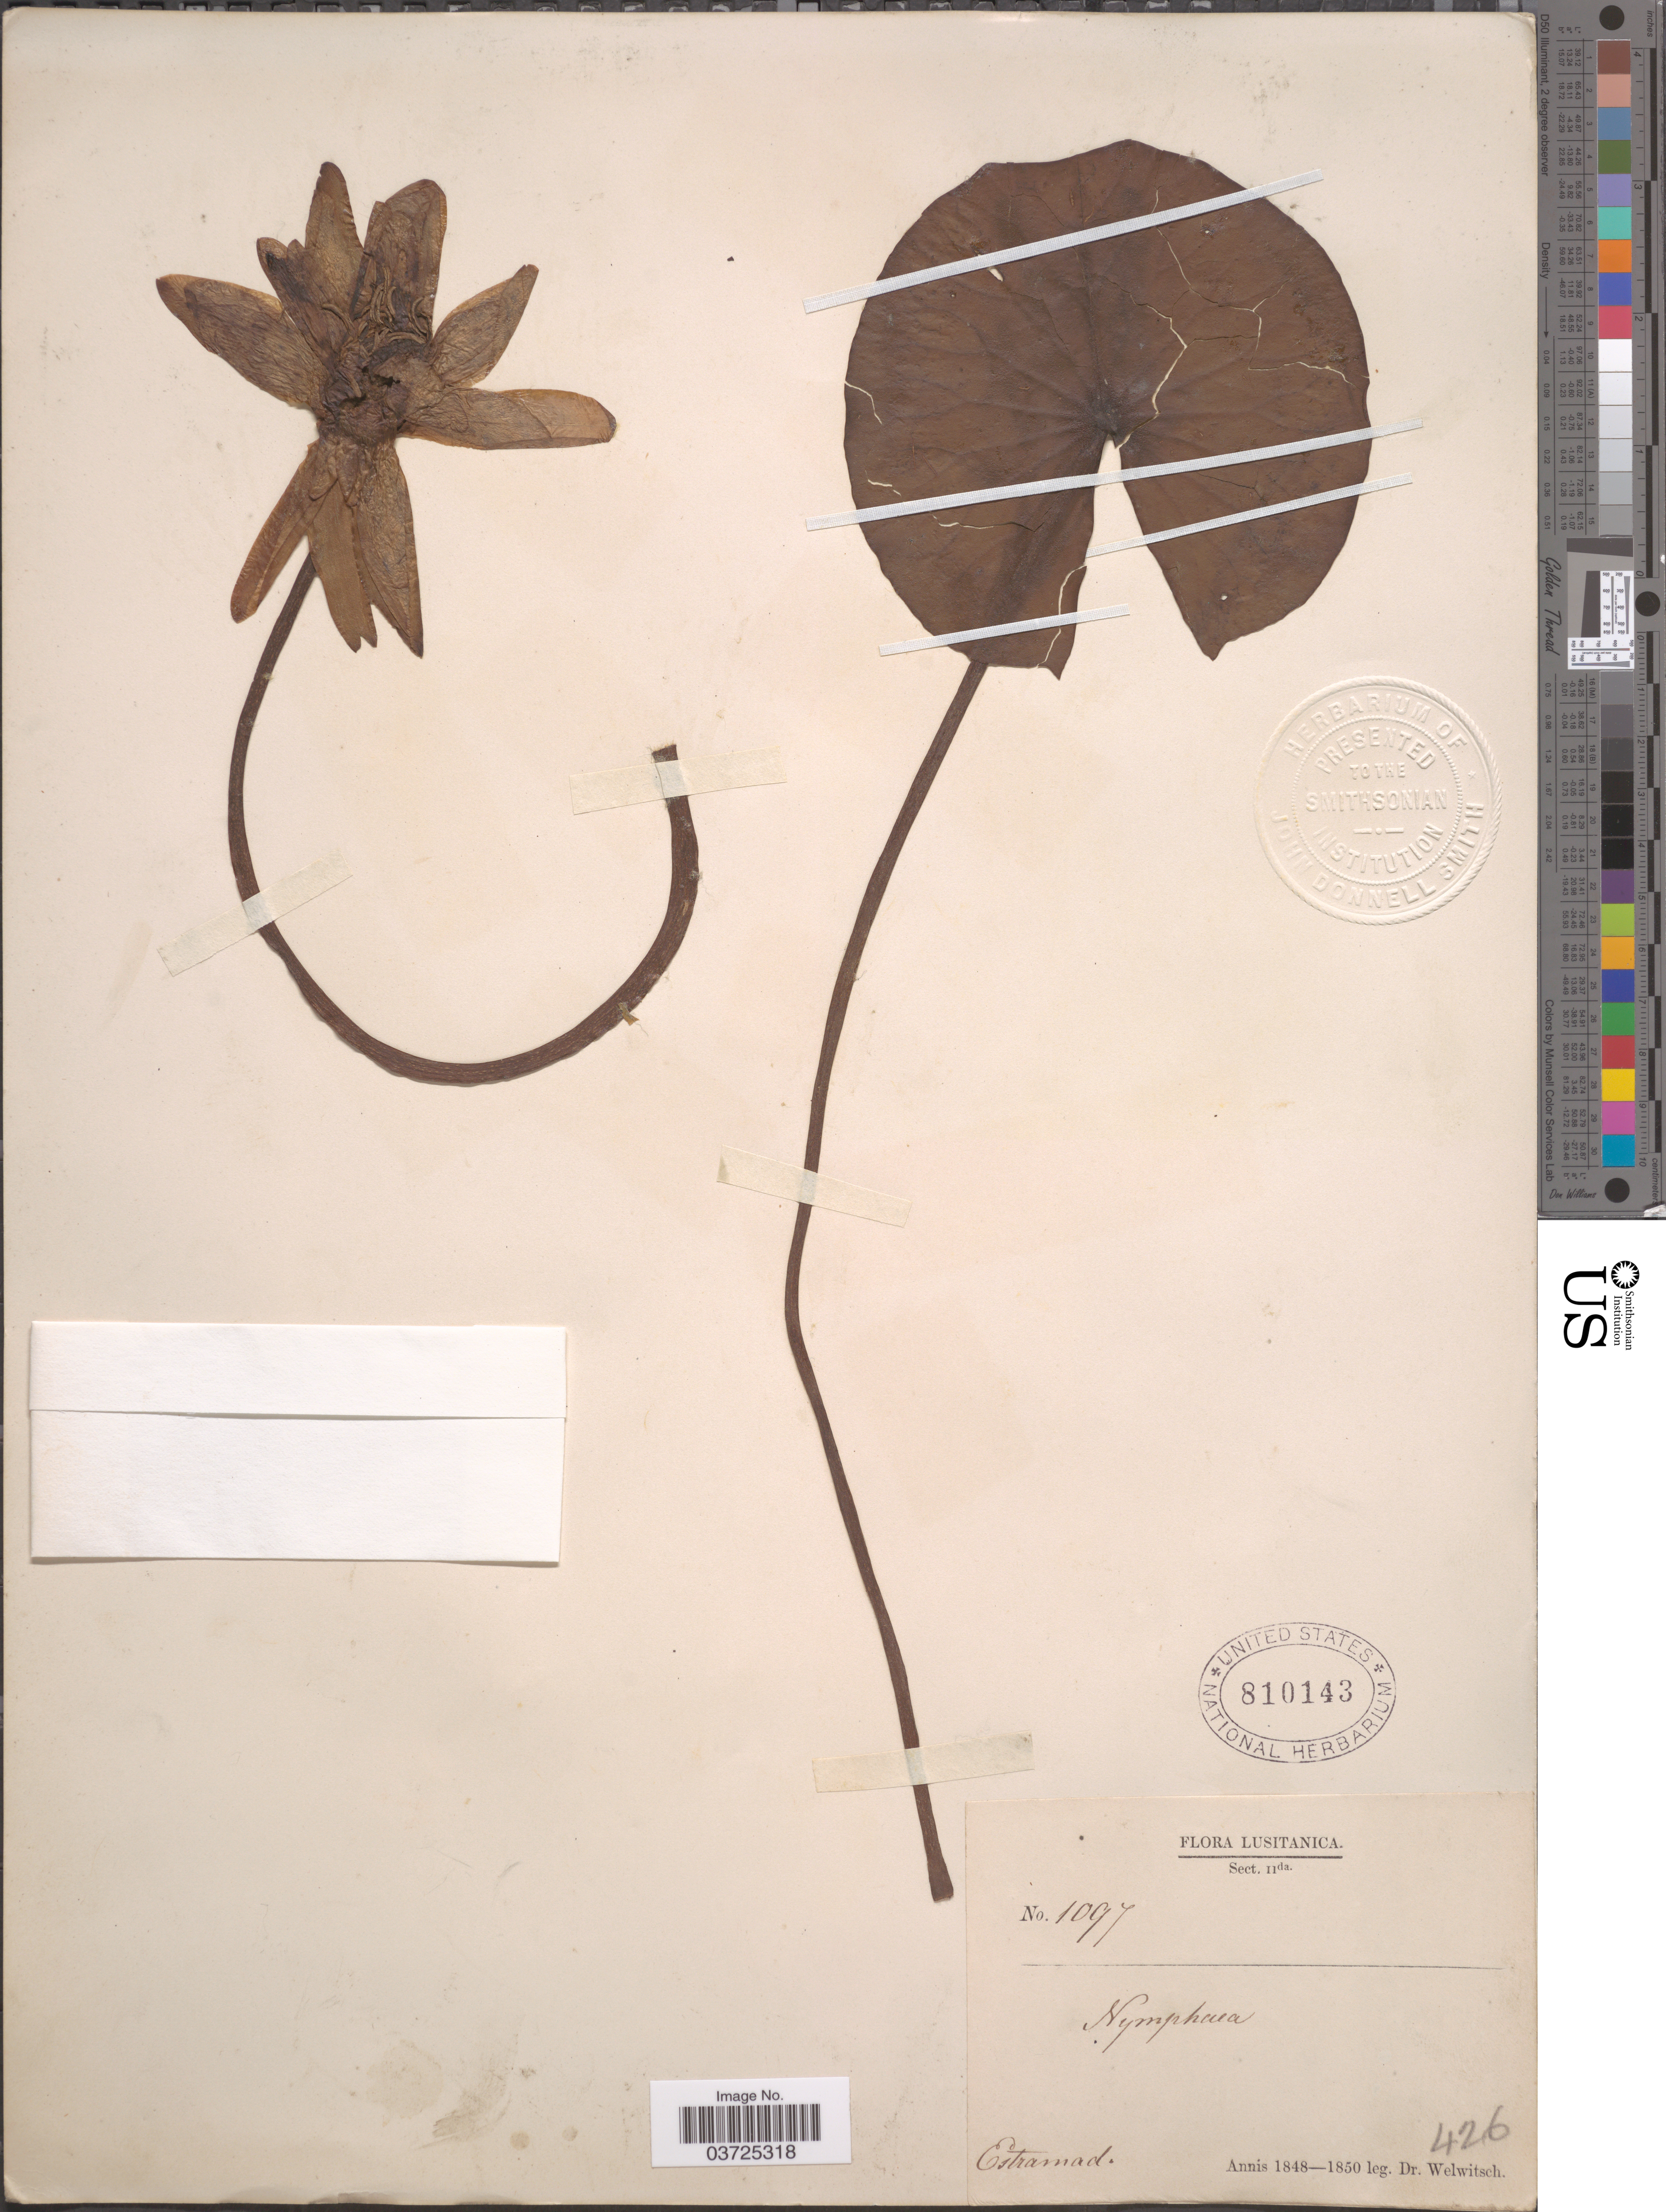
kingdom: Plantae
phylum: Tracheophyta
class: Magnoliopsida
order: Nymphaeales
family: Nymphaeaceae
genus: Nymphaea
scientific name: Nymphaea sp.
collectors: -. Welwitsch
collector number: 1097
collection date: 1848/1850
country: Portugal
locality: Lusitanica. Estramad.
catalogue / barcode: US 810143